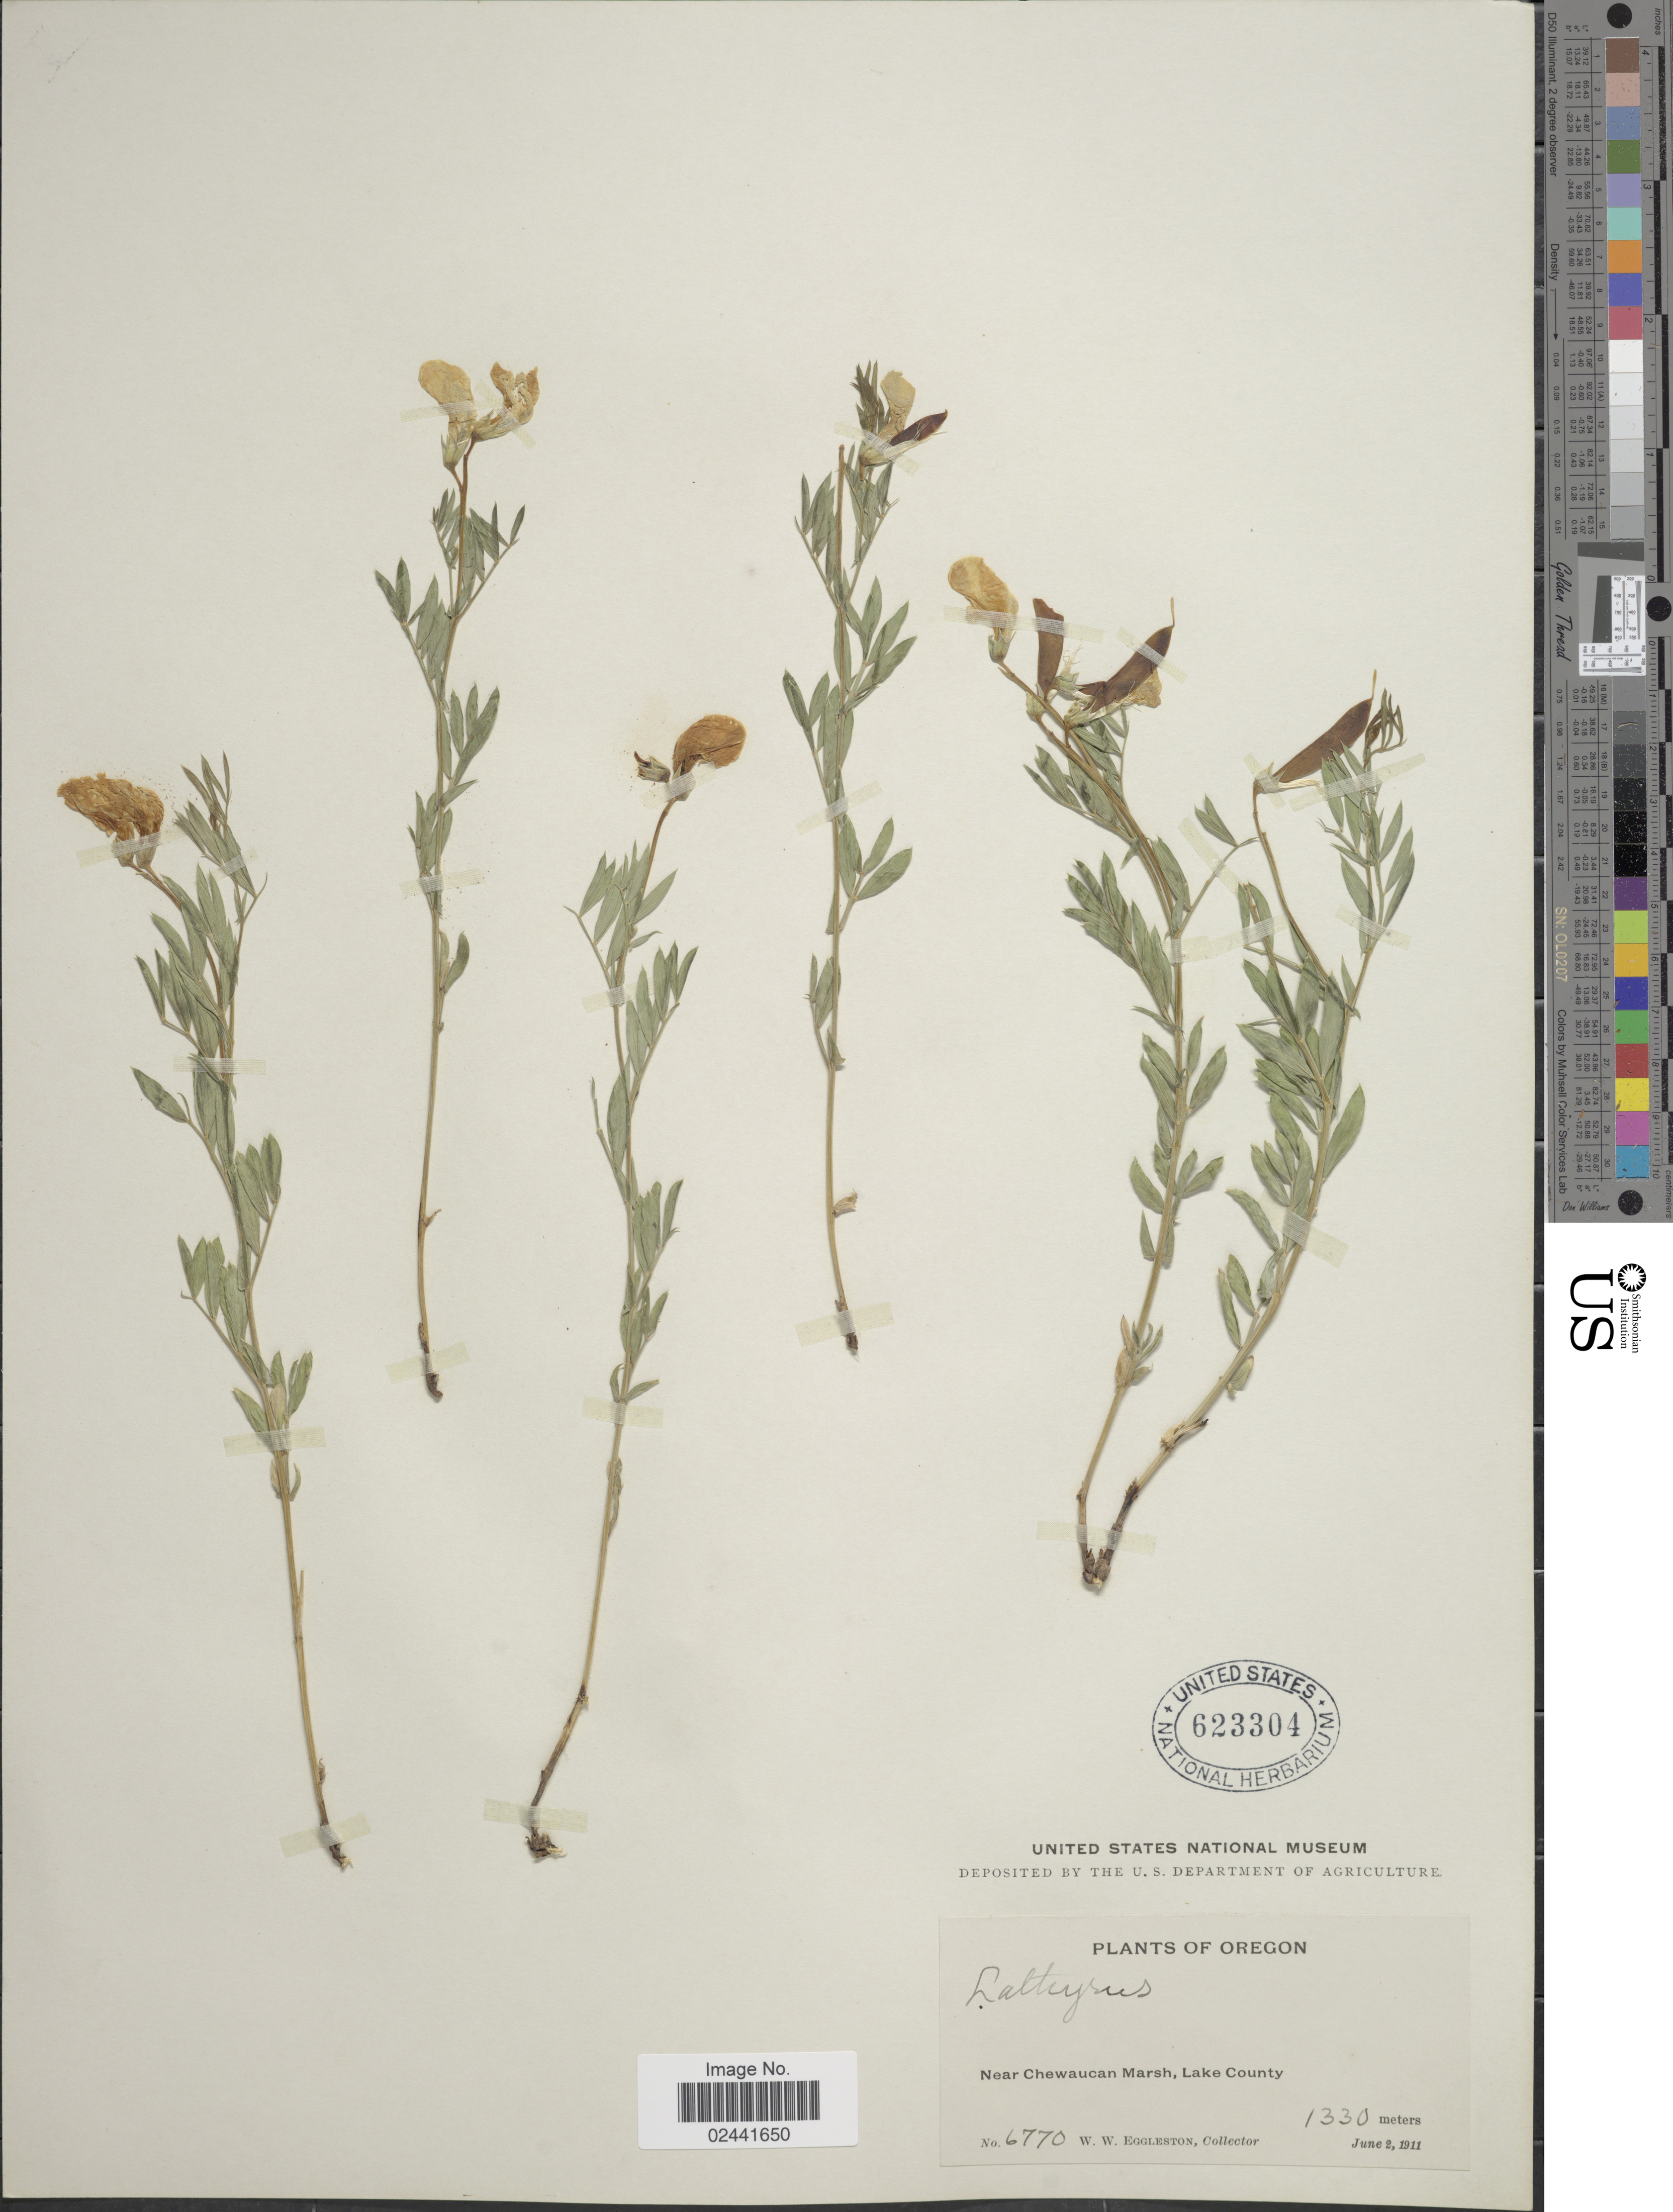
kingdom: Plantae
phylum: Tracheophyta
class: Magnoliopsida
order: Fabales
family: Fabaceae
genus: Lathyrus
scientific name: Lathyrus rigidus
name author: T.G. White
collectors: W. W. Eggleston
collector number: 6770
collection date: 1911-06-02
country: United States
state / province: Oregon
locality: Near Chewaucan Marsh, Lake County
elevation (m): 1330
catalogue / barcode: US 623304